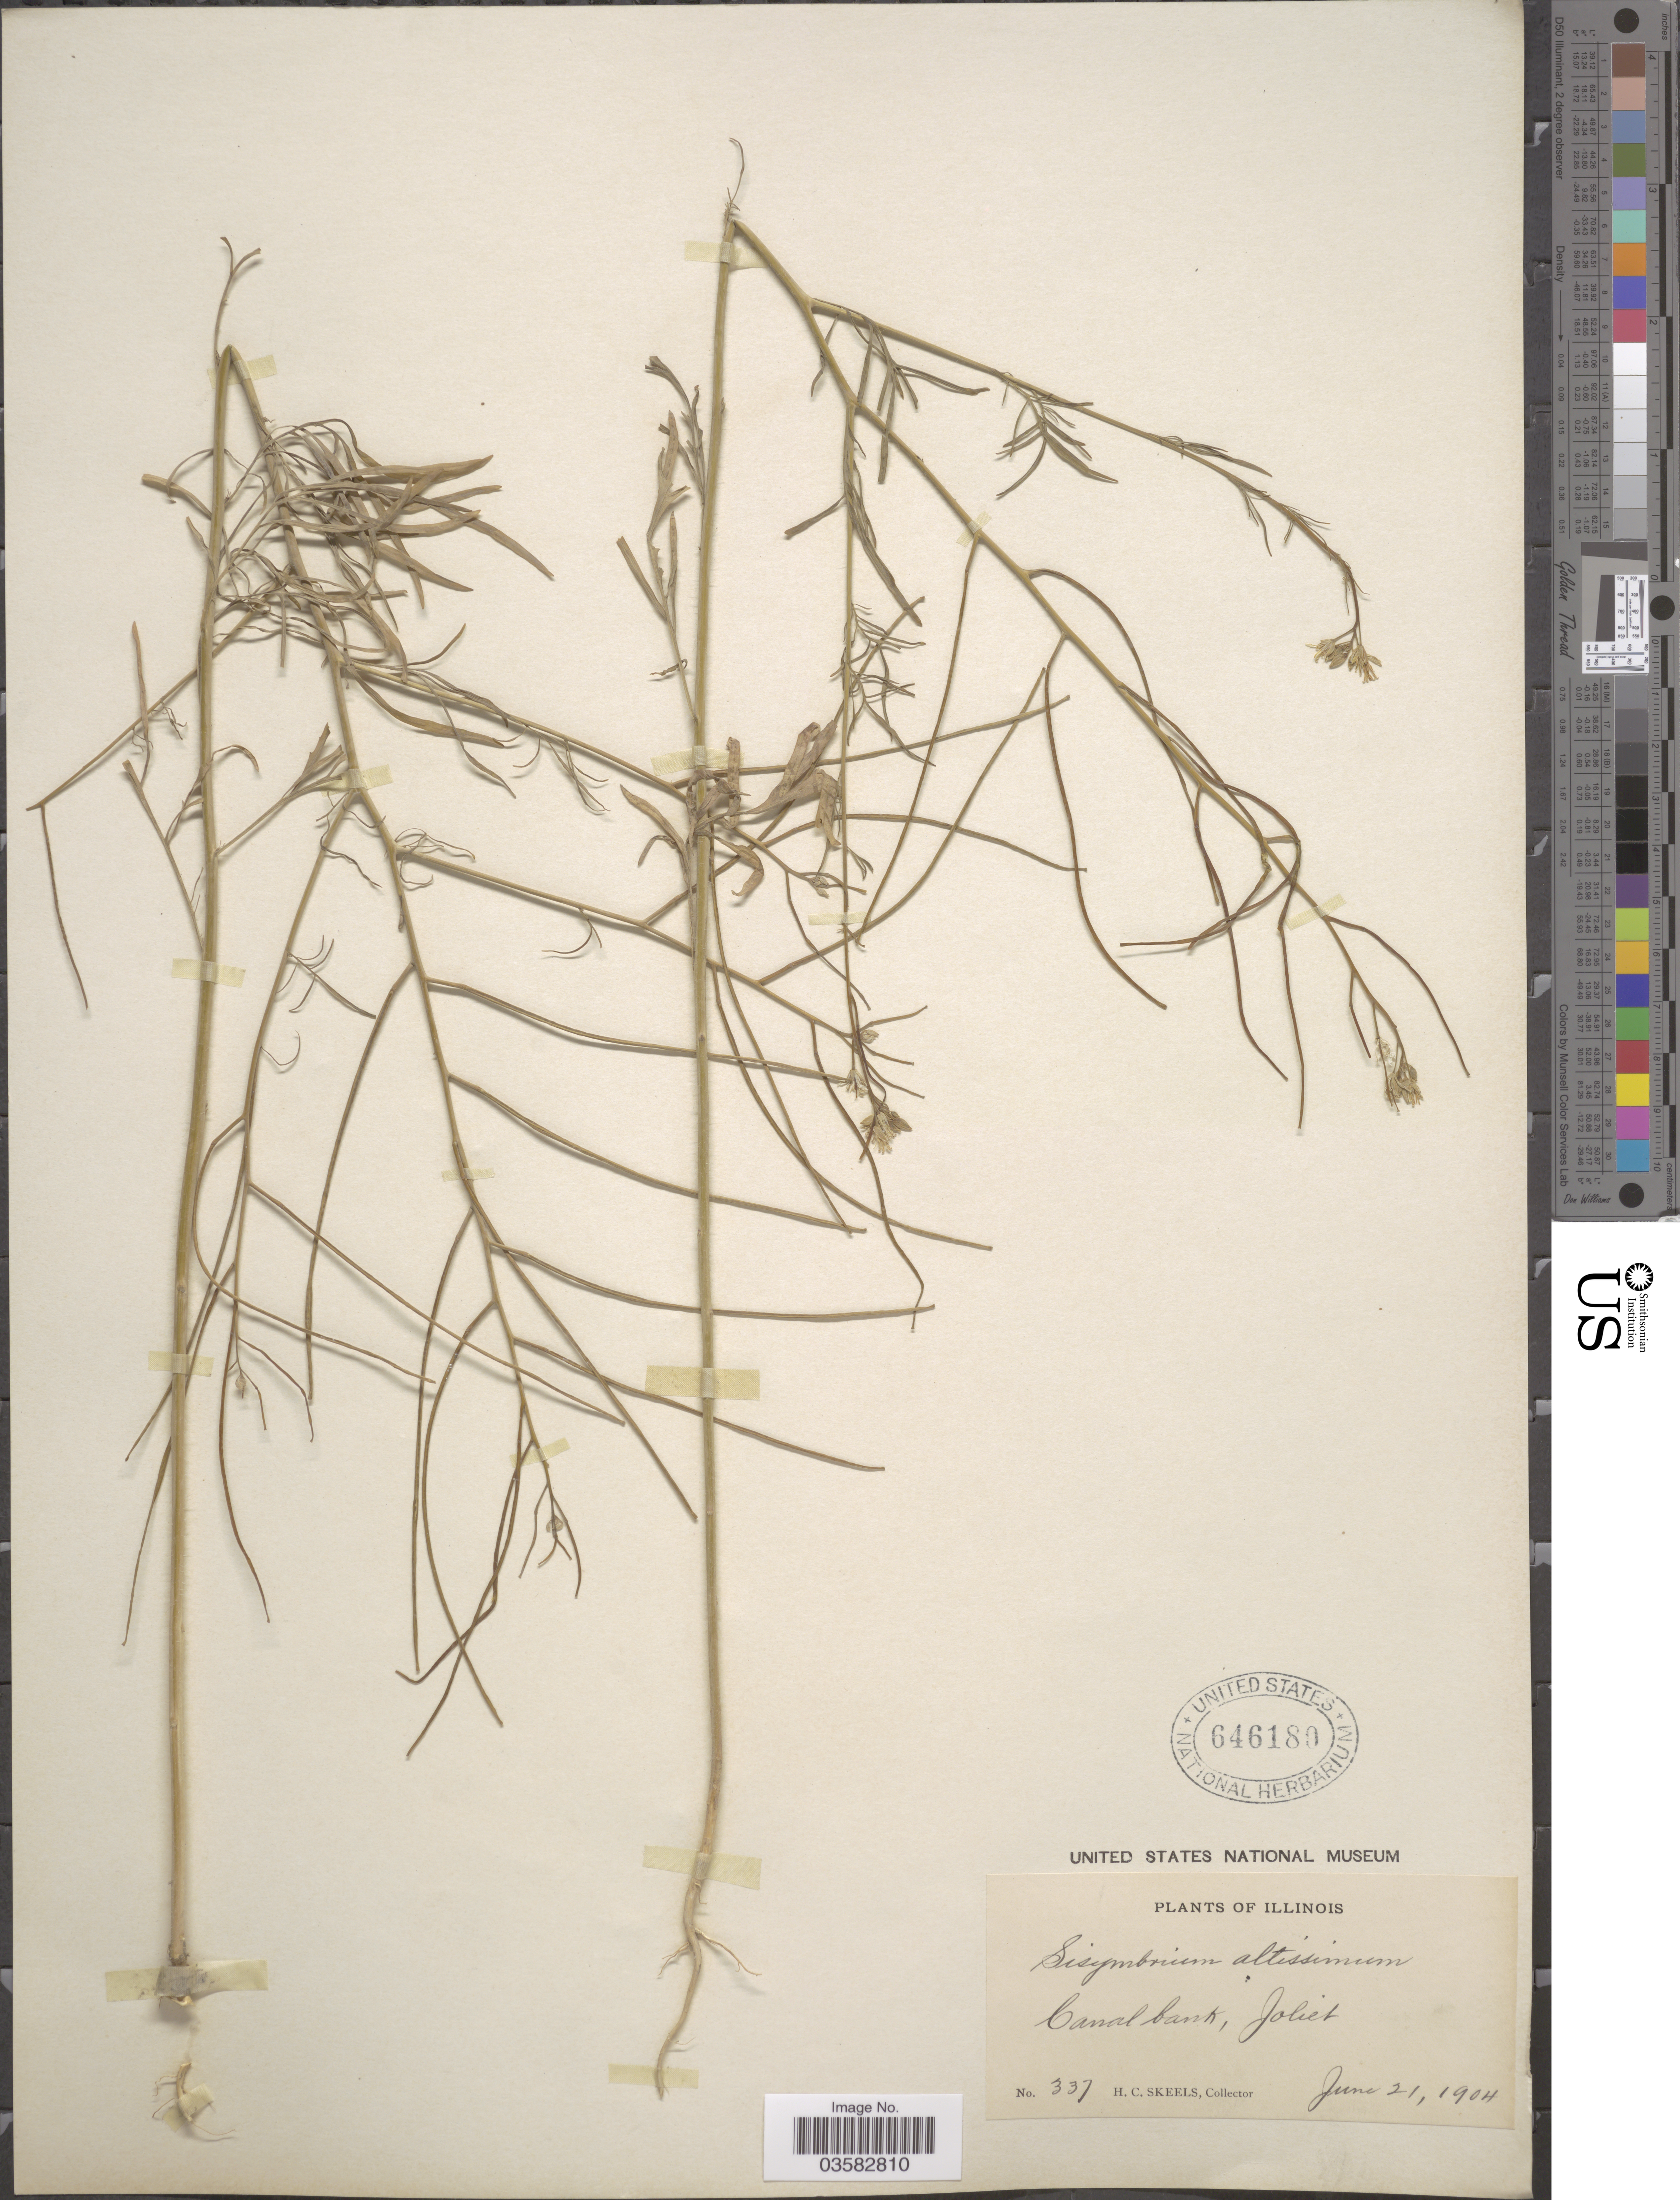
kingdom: Plantae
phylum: Tracheophyta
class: Magnoliopsida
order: Brassicales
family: Brassicaceae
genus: Sisymbrium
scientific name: Sisymbrium altissimum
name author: L.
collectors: H. Skeels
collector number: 337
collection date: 1904-06-21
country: United States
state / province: Illinois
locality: Canal bank, Joliet.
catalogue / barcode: US 646180